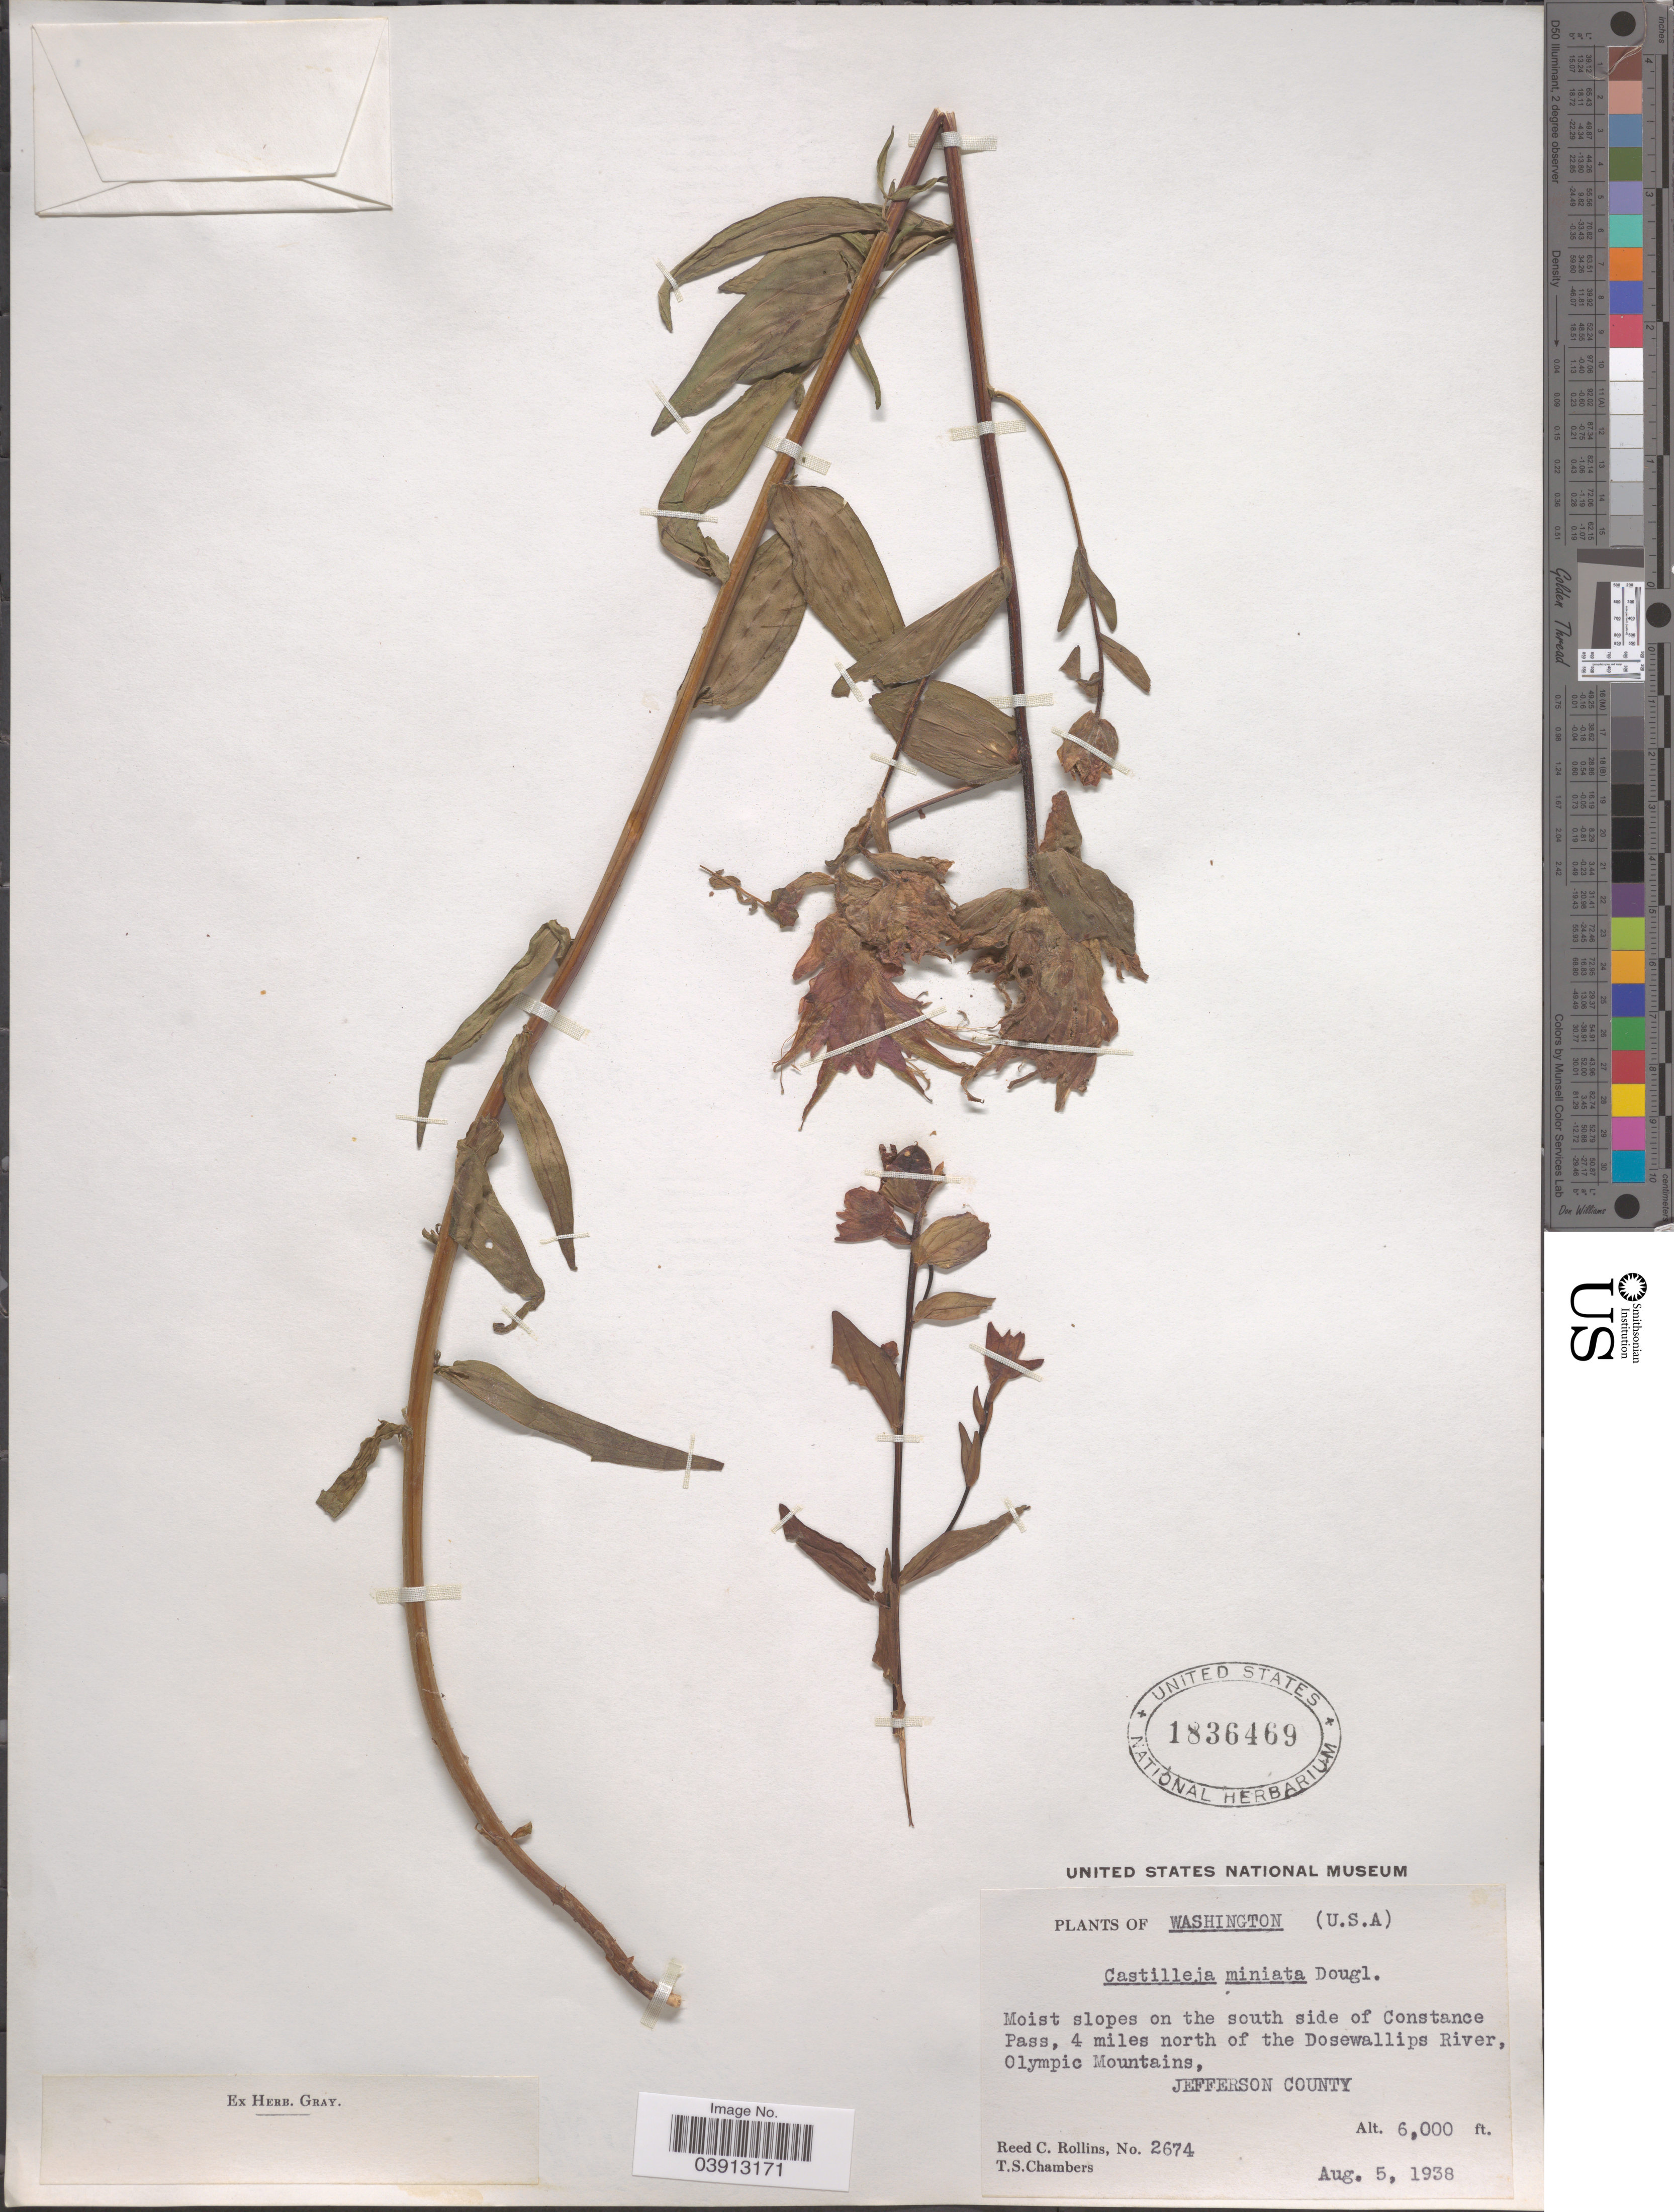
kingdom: Plantae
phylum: Tracheophyta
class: Magnoliopsida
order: Lamiales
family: Orobanchaceae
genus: Castilleja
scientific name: Castilleja miniata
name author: Douglas ex Hook.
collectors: R. C. Rollins & T. Chambers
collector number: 2674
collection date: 1938-08-05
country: United States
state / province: Washington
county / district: Jefferson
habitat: moist slopes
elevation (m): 1829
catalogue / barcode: US 1836469